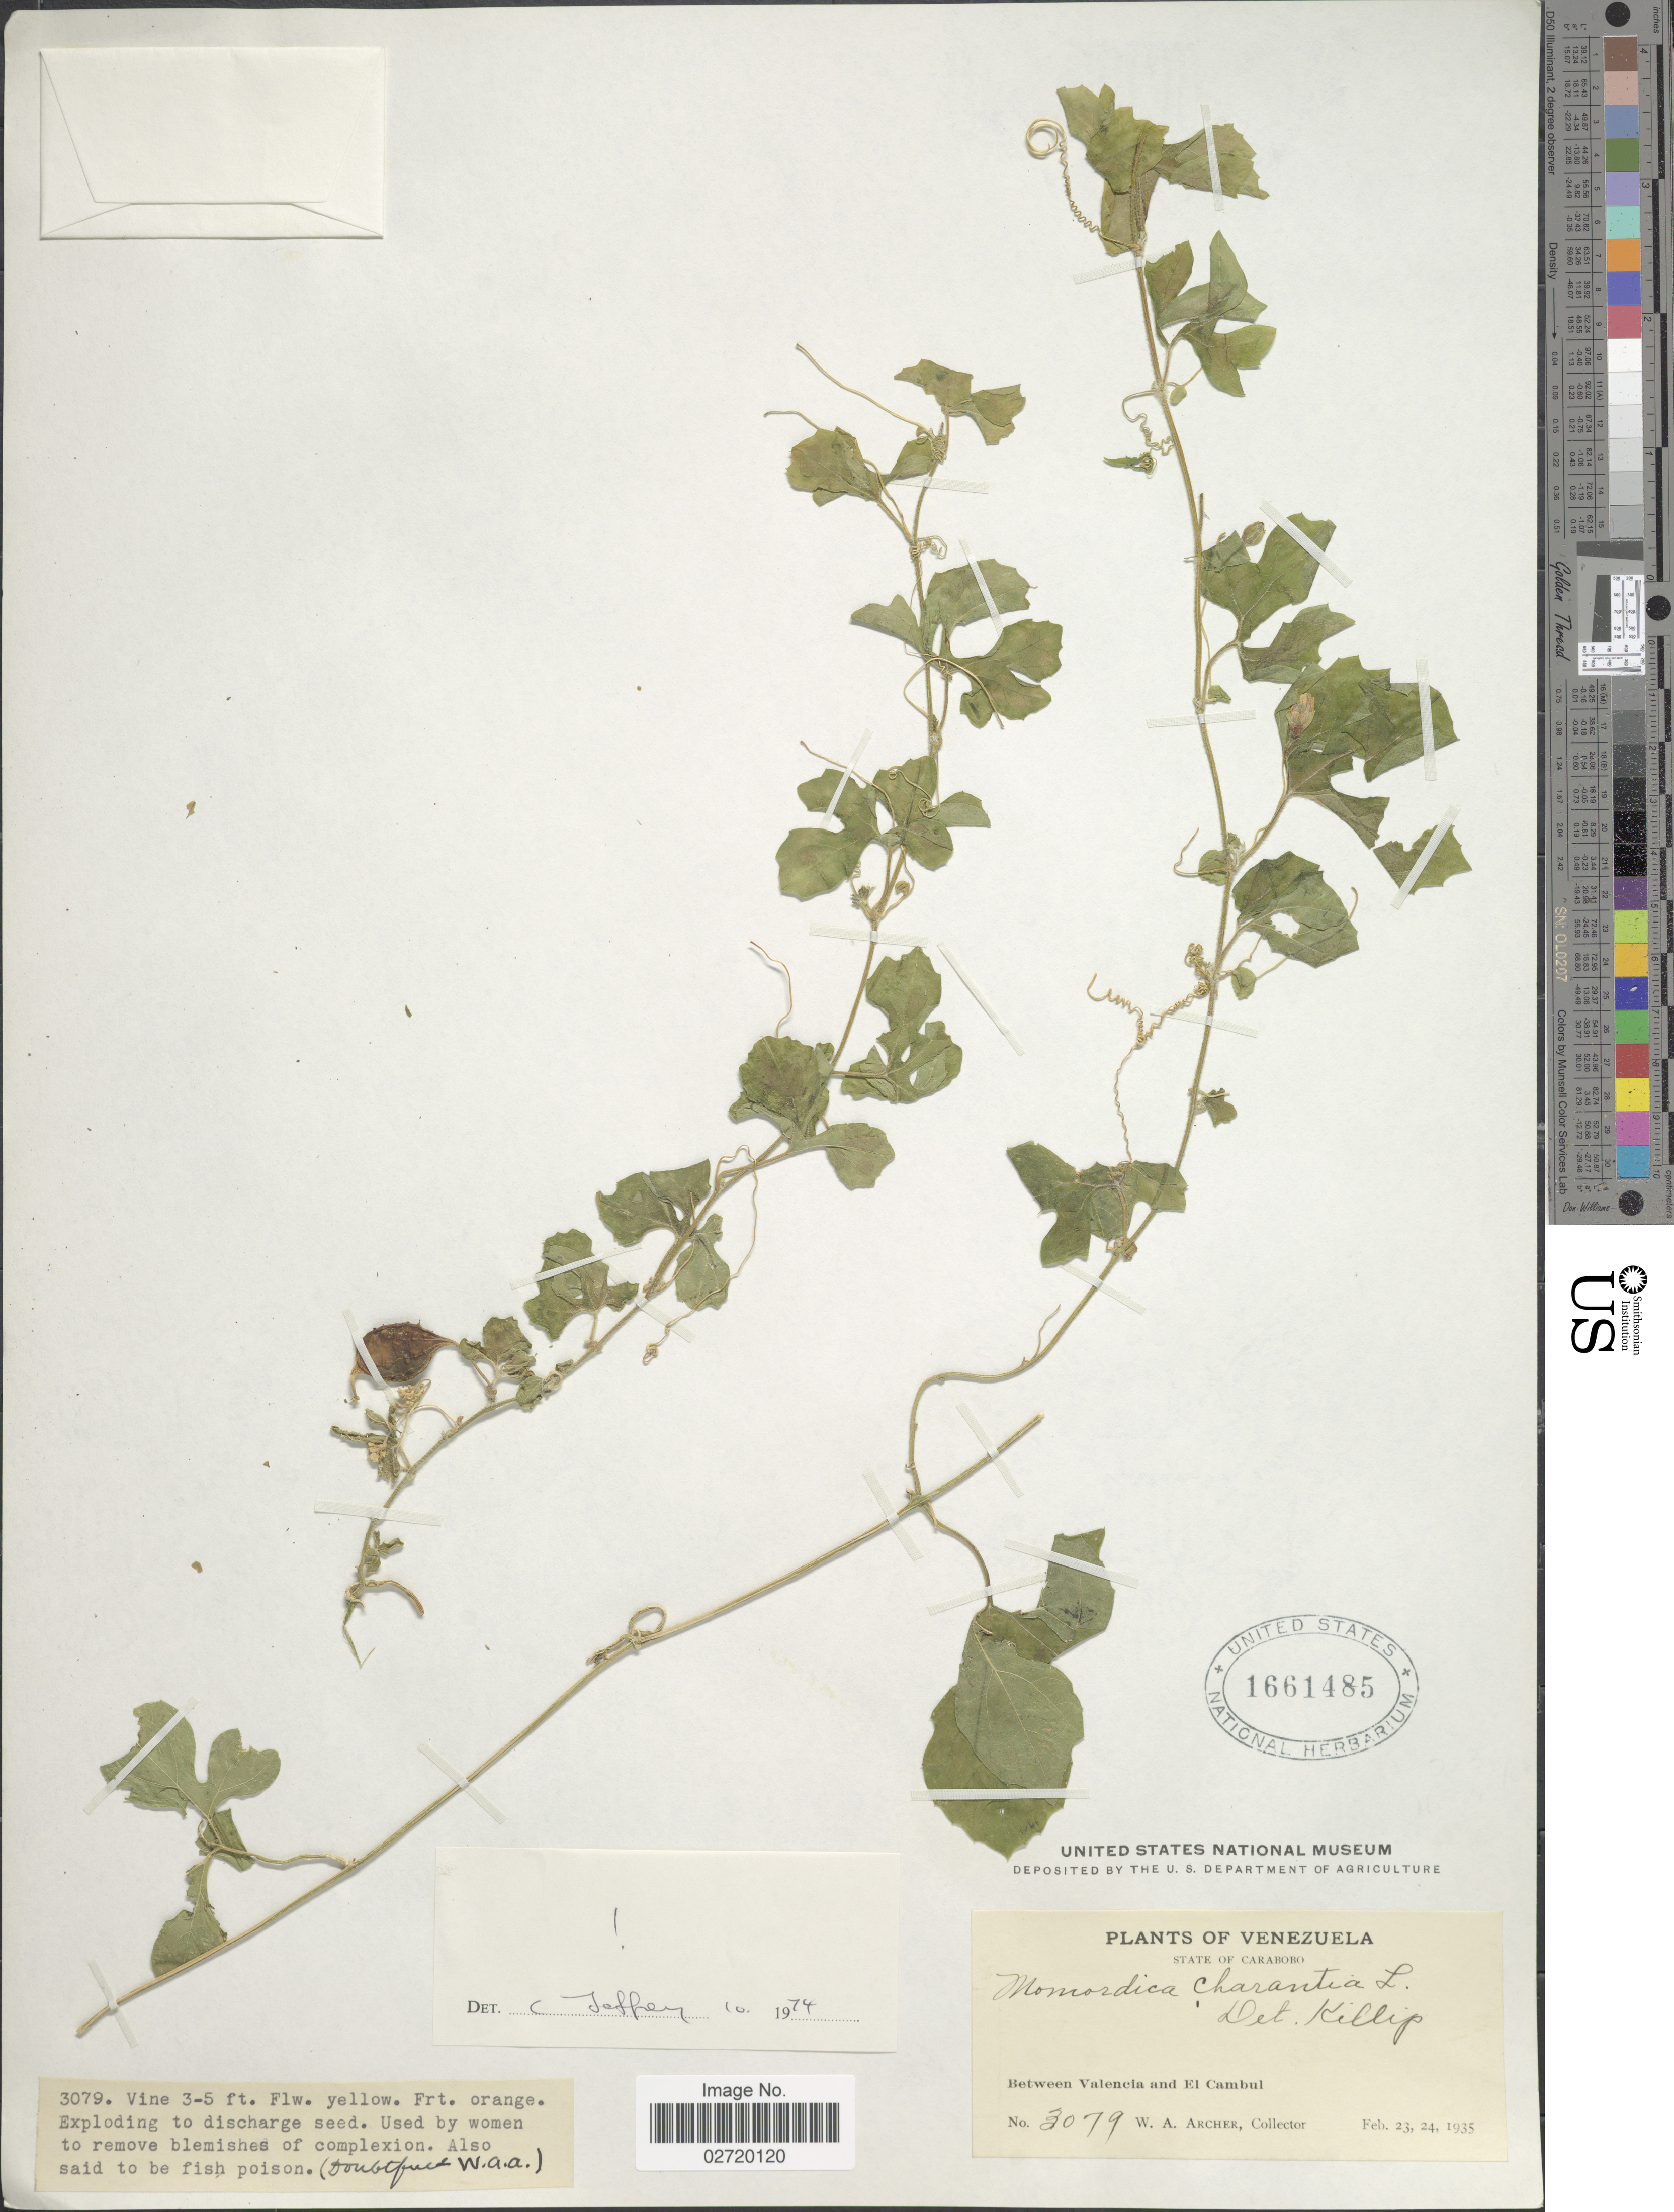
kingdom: Plantae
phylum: Tracheophyta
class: Magnoliopsida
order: Cucurbitales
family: Cucurbitaceae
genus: Momordica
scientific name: Momordica charantia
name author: L.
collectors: W. A. Archer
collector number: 3079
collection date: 1935-02-23/1935-02-24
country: Venezuela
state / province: Carabobo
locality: State of Carabobo, Between Valencia and El Cambul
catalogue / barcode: US 1661485